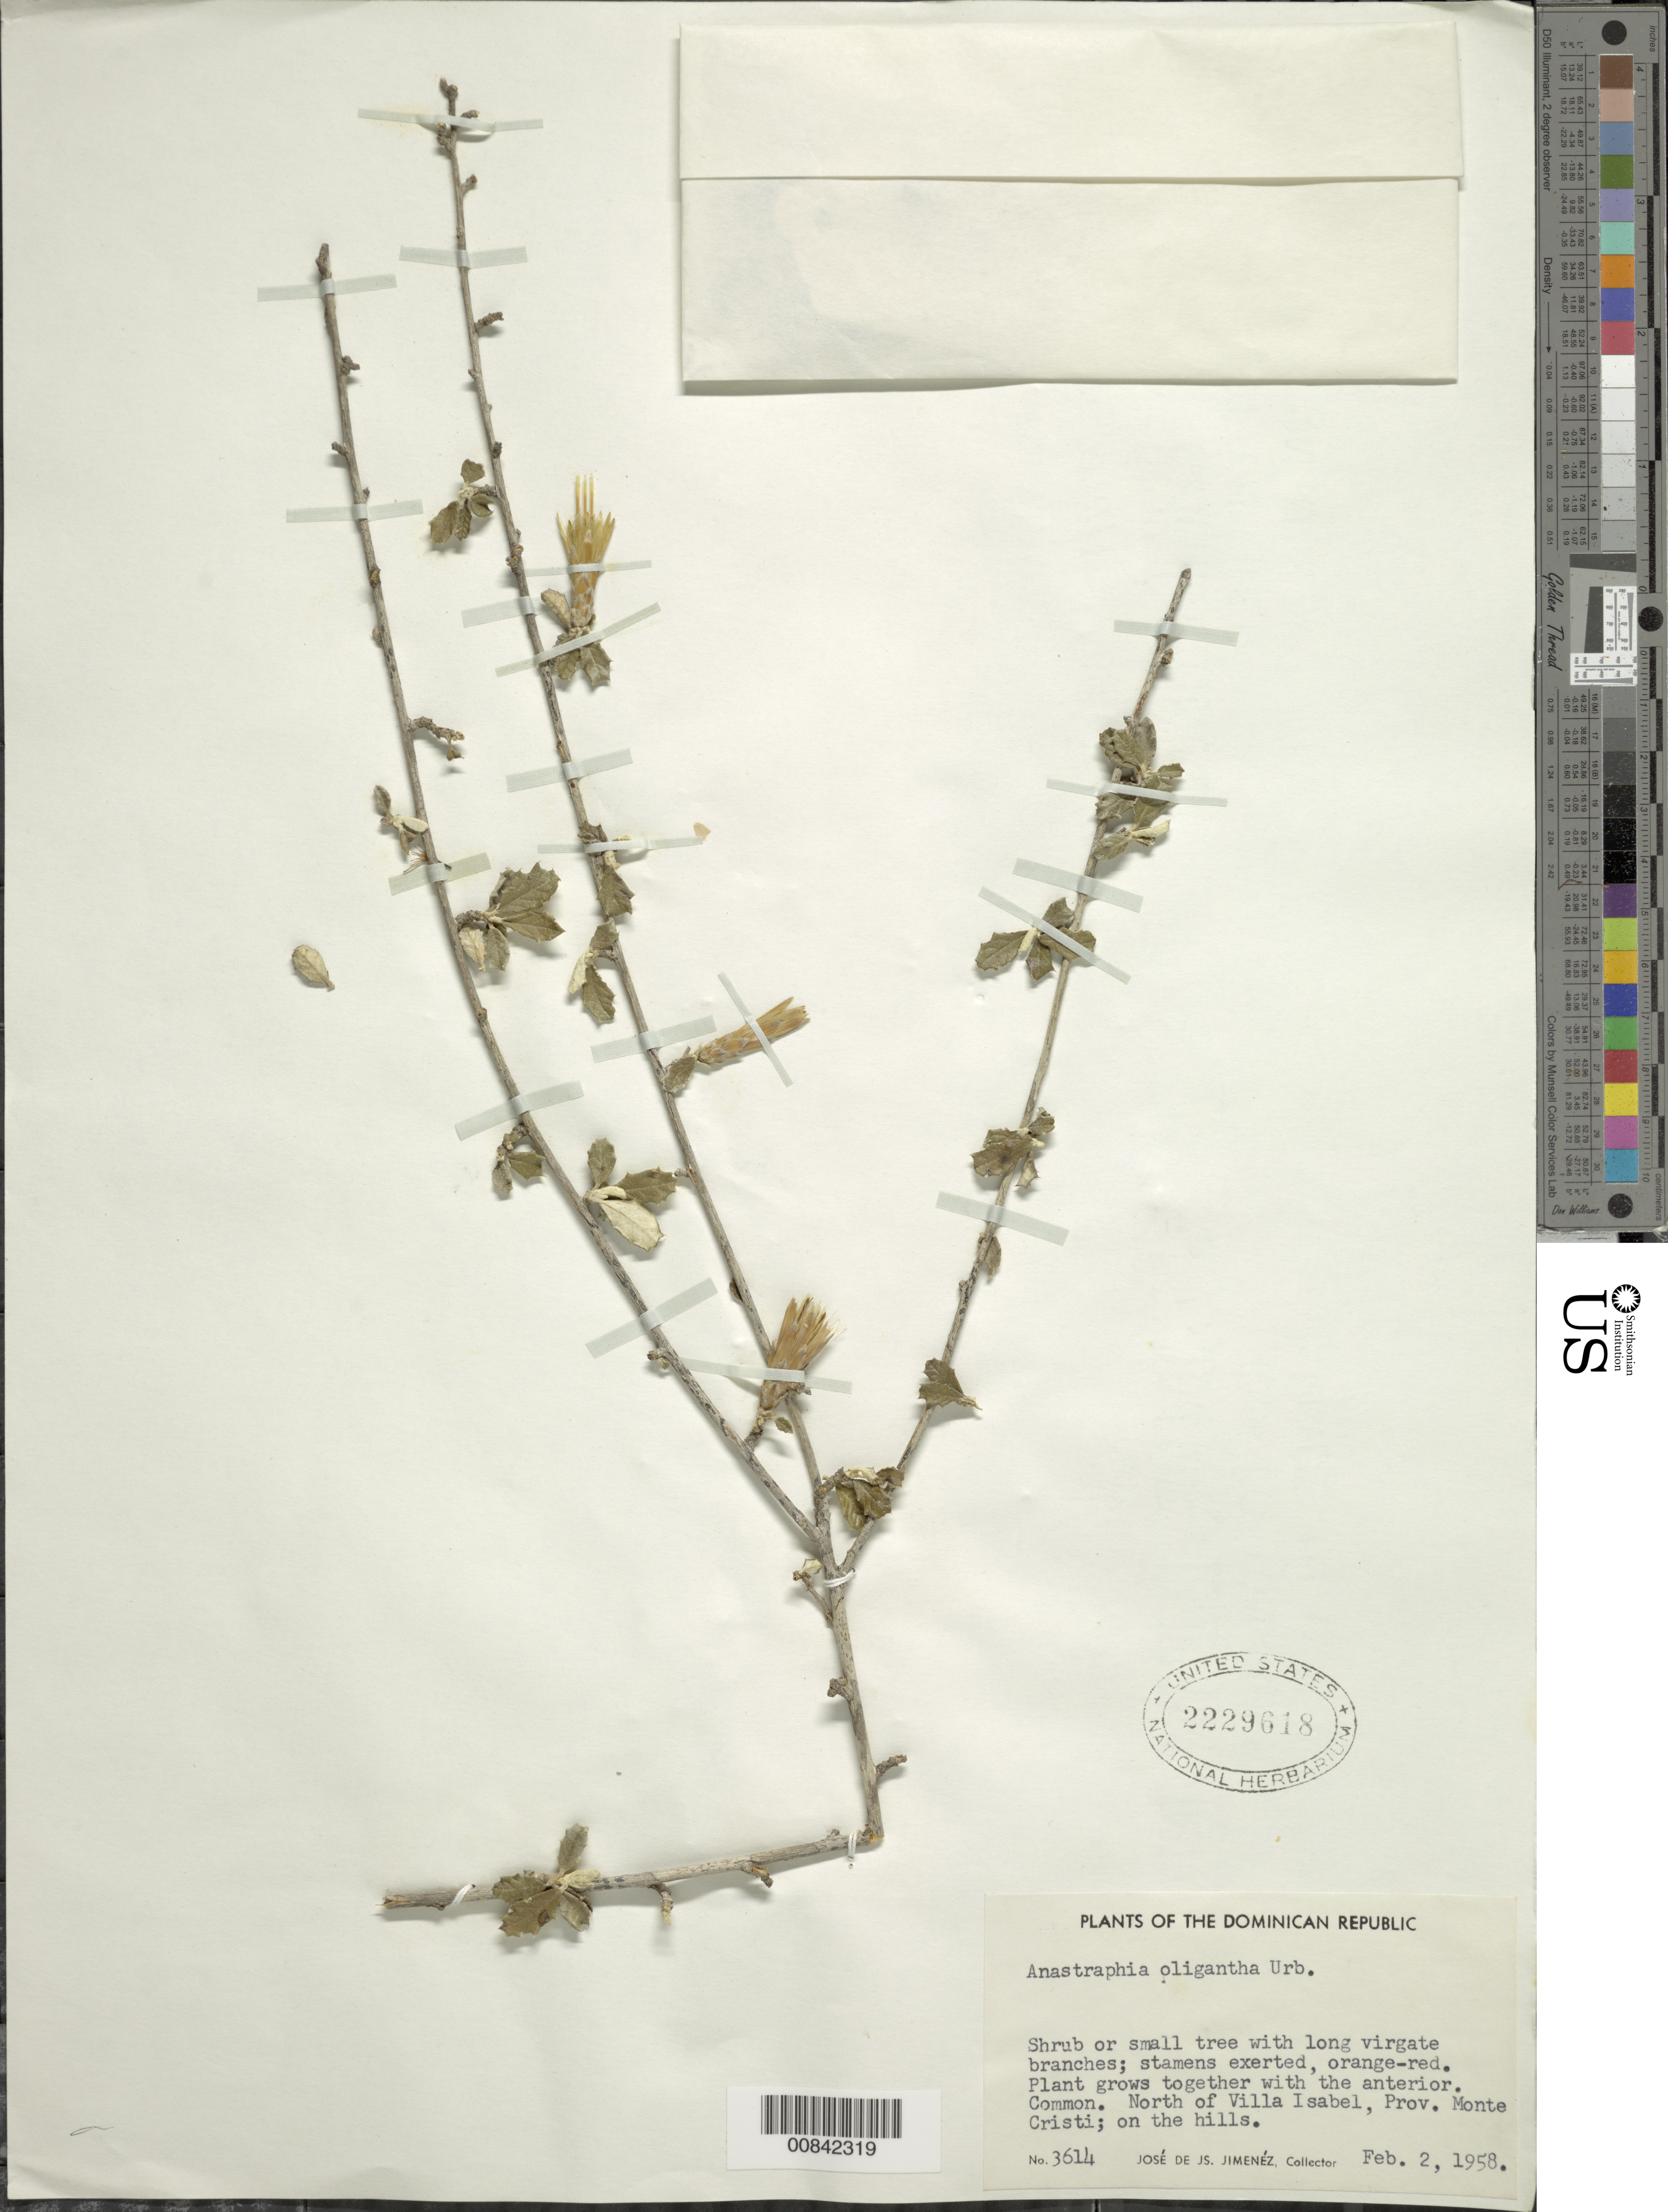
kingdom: Plantae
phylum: Tracheophyta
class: Magnoliopsida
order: Asterales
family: Asteraceae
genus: Anastraphia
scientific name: Anastraphia oligantha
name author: Urb.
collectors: J. J. Jiménez Almonte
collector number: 3614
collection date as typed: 02 Feb 1958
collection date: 1958-02-02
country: Dominican Republic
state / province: Monte Cristi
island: Hispaniola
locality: N of Villa Isabel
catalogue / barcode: US 2229618